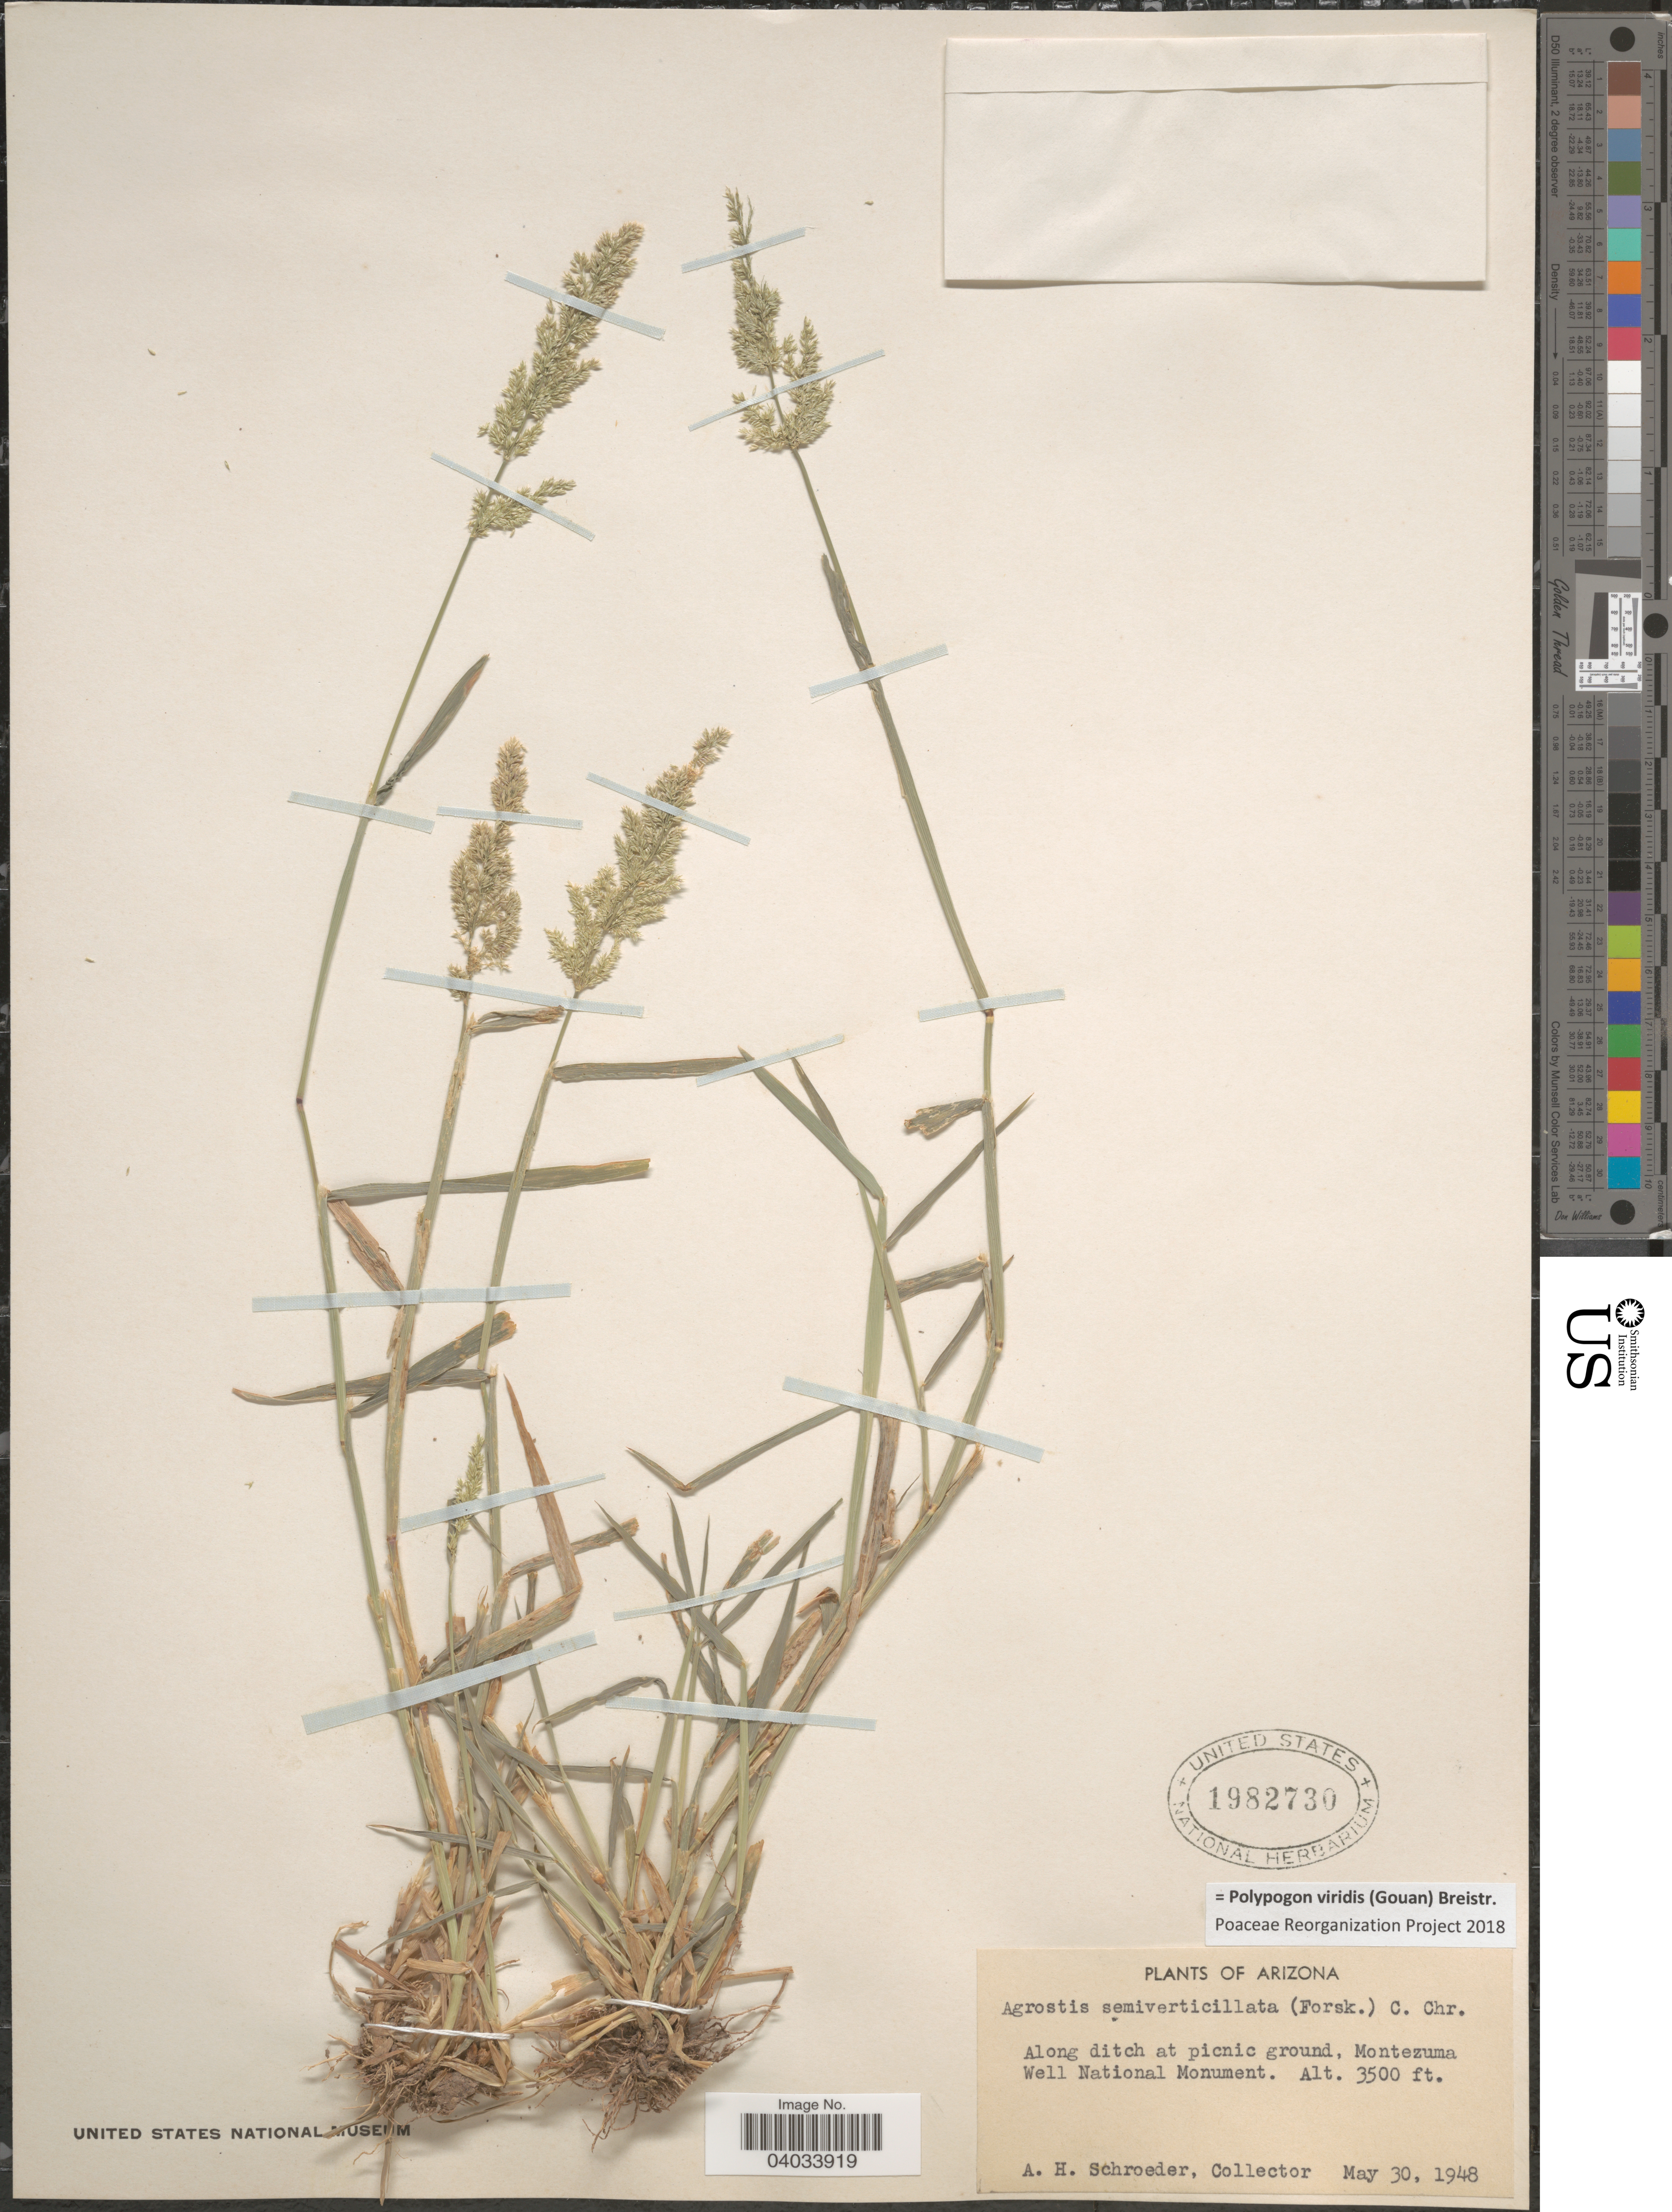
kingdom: Plantae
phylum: Tracheophyta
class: Liliopsida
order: Poales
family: Poaceae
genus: Polypogon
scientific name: Polypogon viridis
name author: (Gouan) Breistroffer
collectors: A. Schroeder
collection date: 1948-05-30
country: United States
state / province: Arizona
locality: Montezuma Well National Monument.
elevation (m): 1067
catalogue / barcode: US 1982730